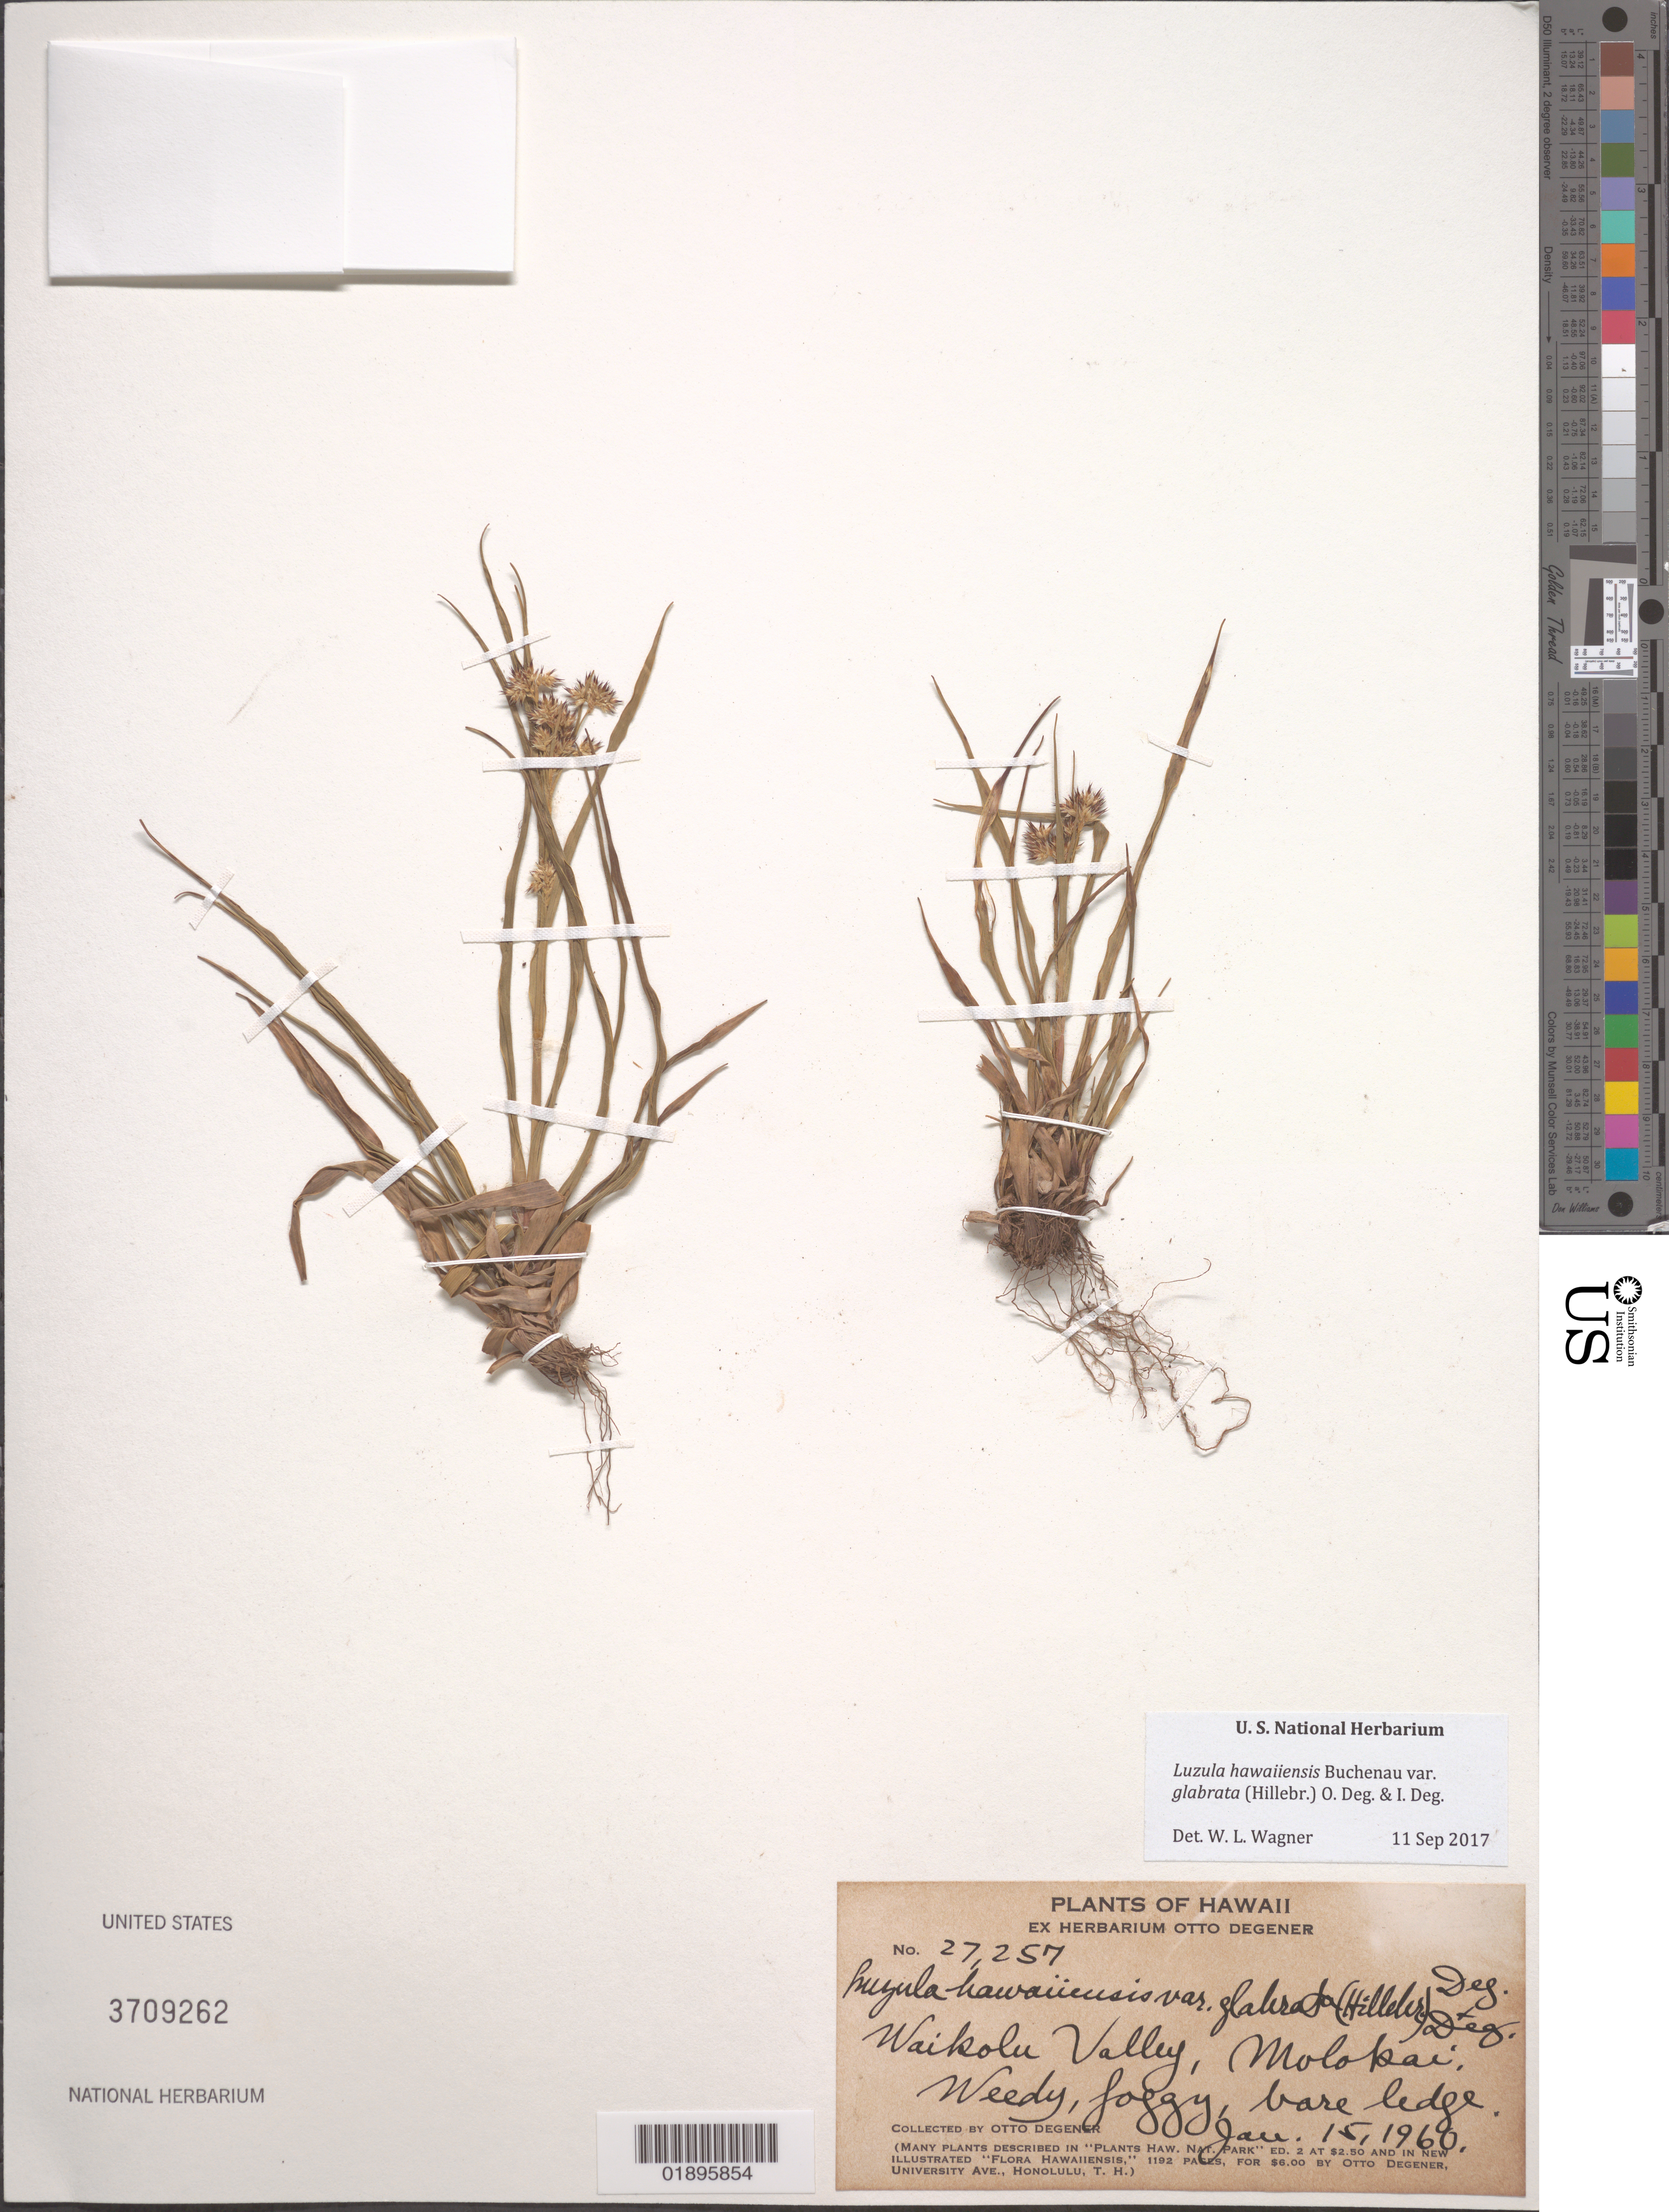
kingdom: Plantae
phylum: Tracheophyta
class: Liliopsida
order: Poales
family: Juncaceae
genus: Luzula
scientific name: Luzula hawaiiensis var. glabrata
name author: (Hillebr.) O. Deg. & I. Deg.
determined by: Wagner, W. L., (BOT), Smithsonian Institution - National Museum of Natural History (UNITED STATES)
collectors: O. Degener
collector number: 27257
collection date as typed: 15 Jan 1960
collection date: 1960-01-15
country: United States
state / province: Hawaii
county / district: Maui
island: Moloka'i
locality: Waikolu Valley, Molokai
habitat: Weedy, foggy, bare ledge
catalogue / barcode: US 3709262